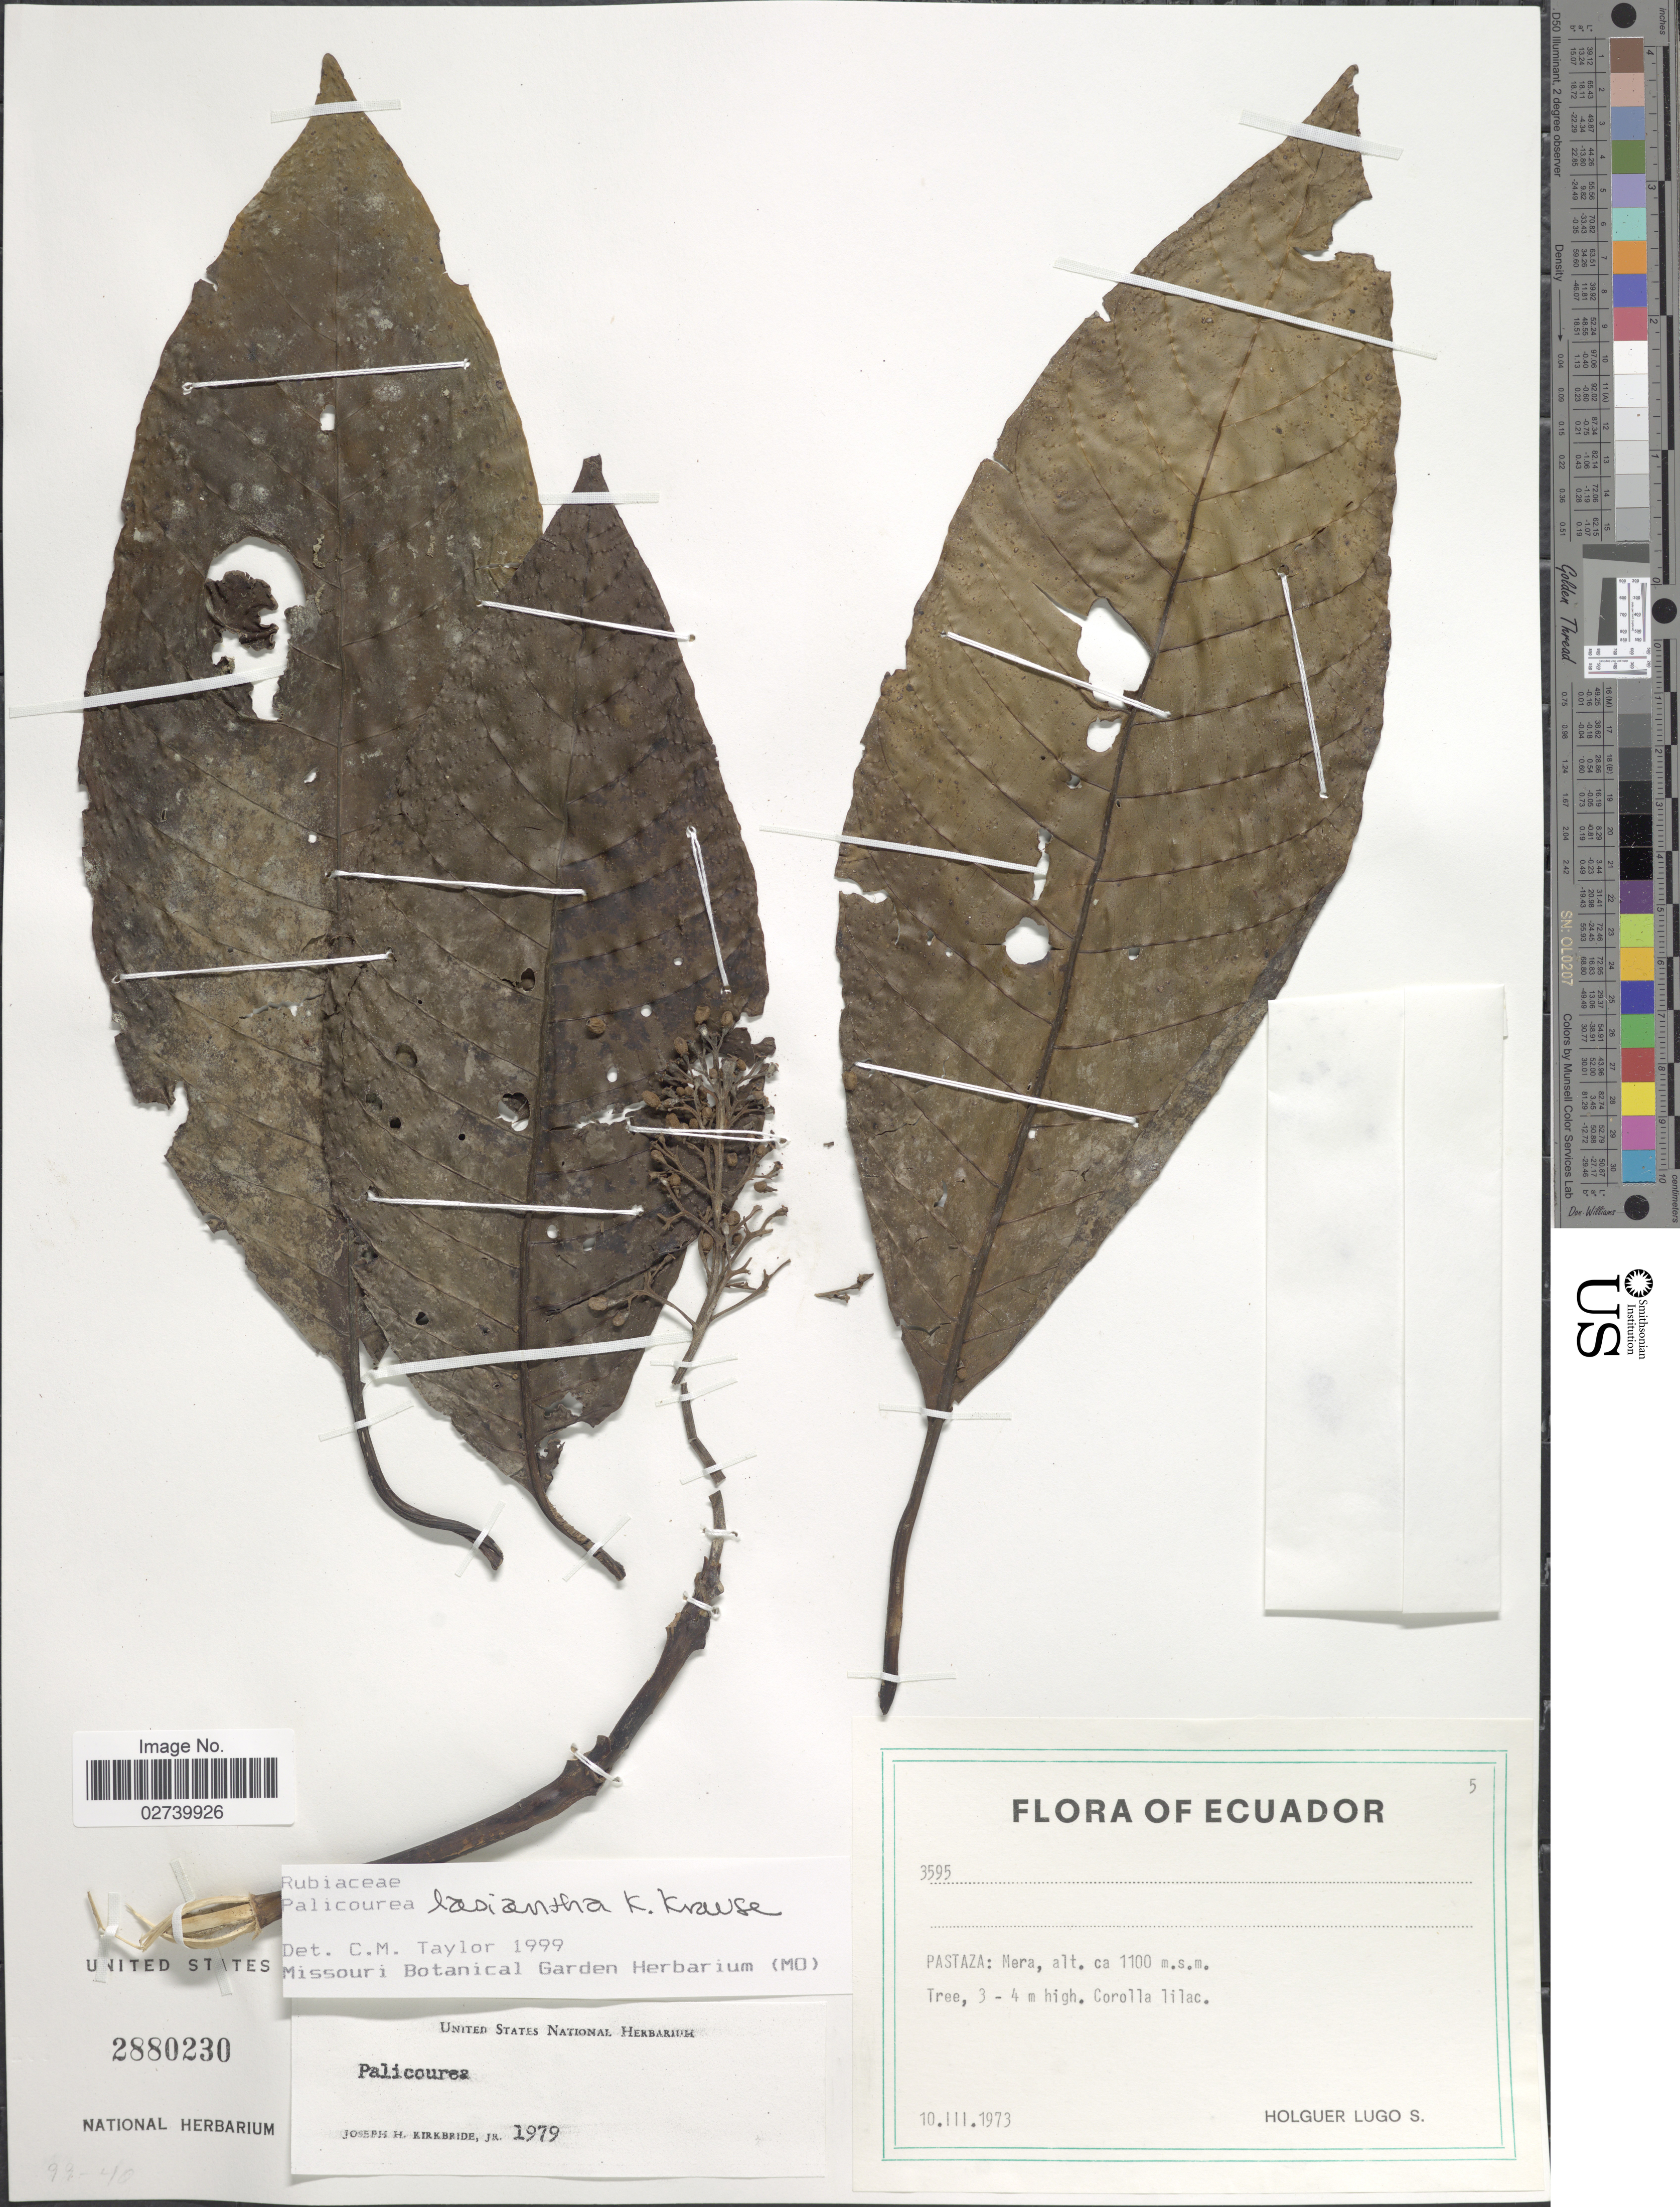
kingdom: Plantae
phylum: Tracheophyta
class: Magnoliopsida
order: Gentianales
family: Rubiaceae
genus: Palicourea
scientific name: Palicourea lasiantha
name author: Krause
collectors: H. Lugo S.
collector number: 3595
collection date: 1973-03-10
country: Ecuador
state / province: Pastaza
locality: Mera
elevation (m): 1100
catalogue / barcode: US 2880230